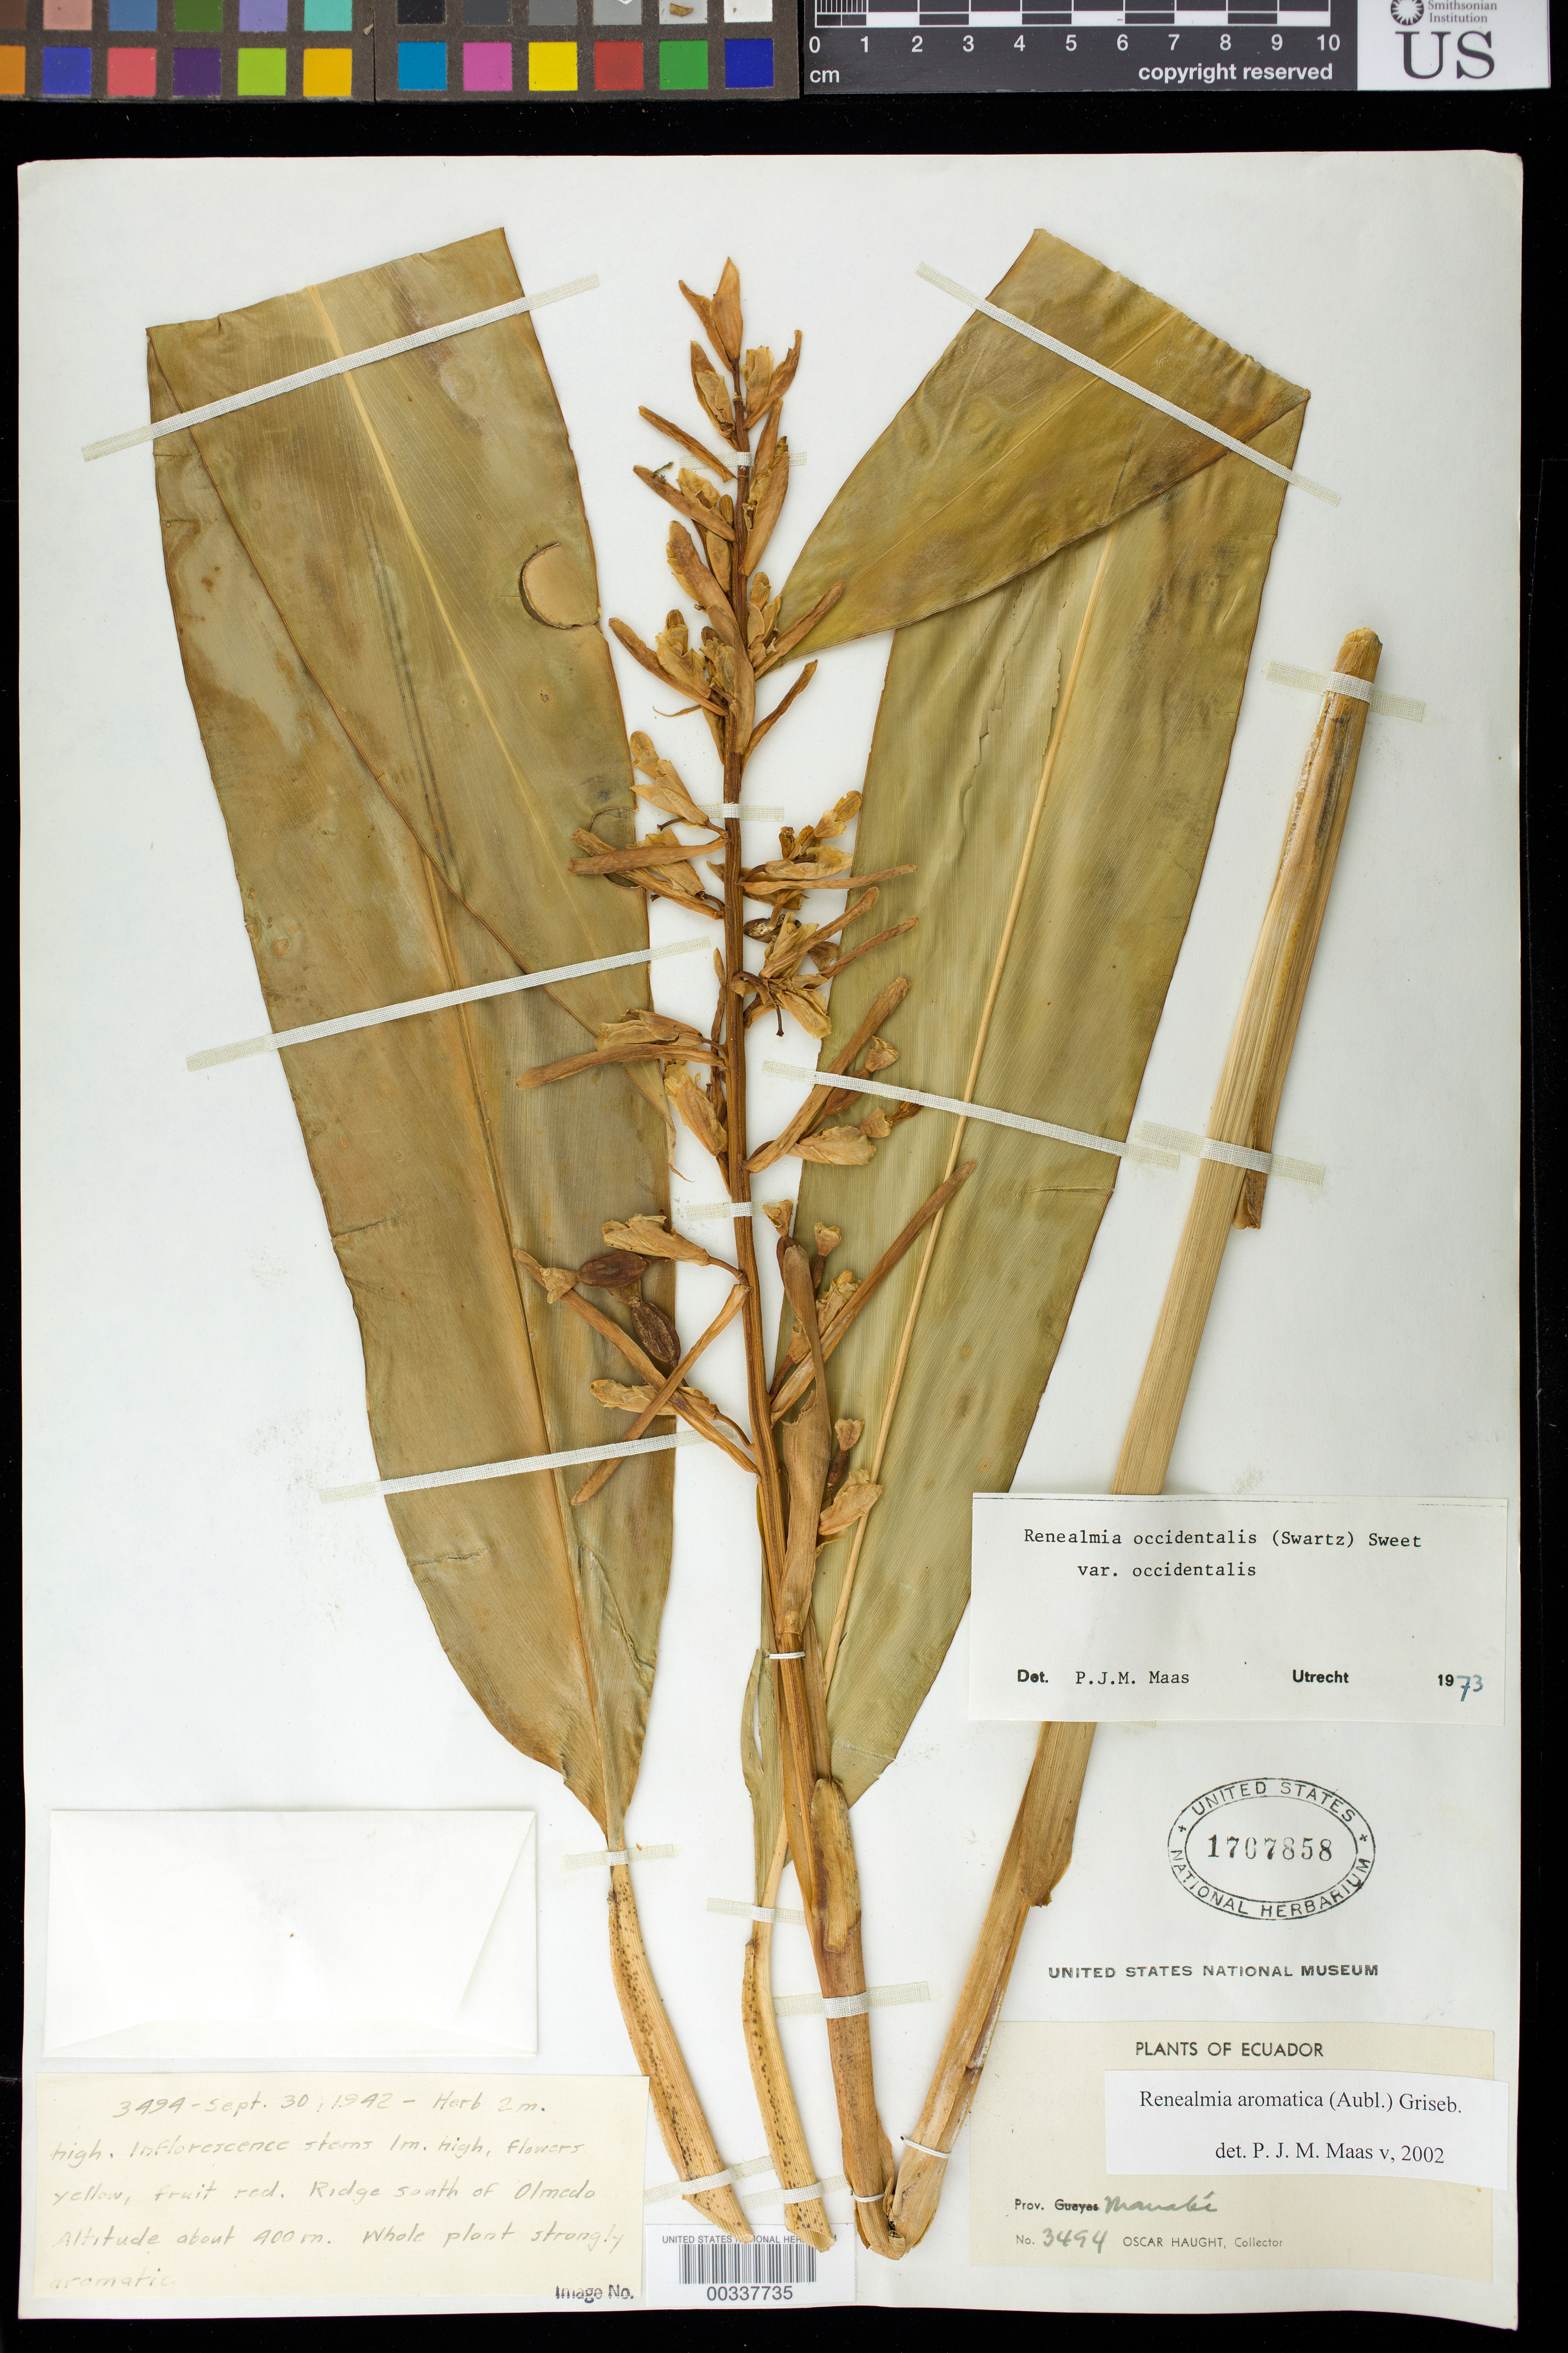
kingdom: Plantae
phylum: Tracheophyta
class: Liliopsida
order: Zingiberales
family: Zingiberaceae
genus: Renealmia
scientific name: Renealmia aromatica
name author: (Aubl.) Griseb.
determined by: Maas, Paul J. M.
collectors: O. L. Haught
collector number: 3494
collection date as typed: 30 Sep 1942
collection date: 1942-09-30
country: Ecuador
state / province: Manabí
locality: Ridge S of olmedo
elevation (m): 400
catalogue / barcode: US 1707858